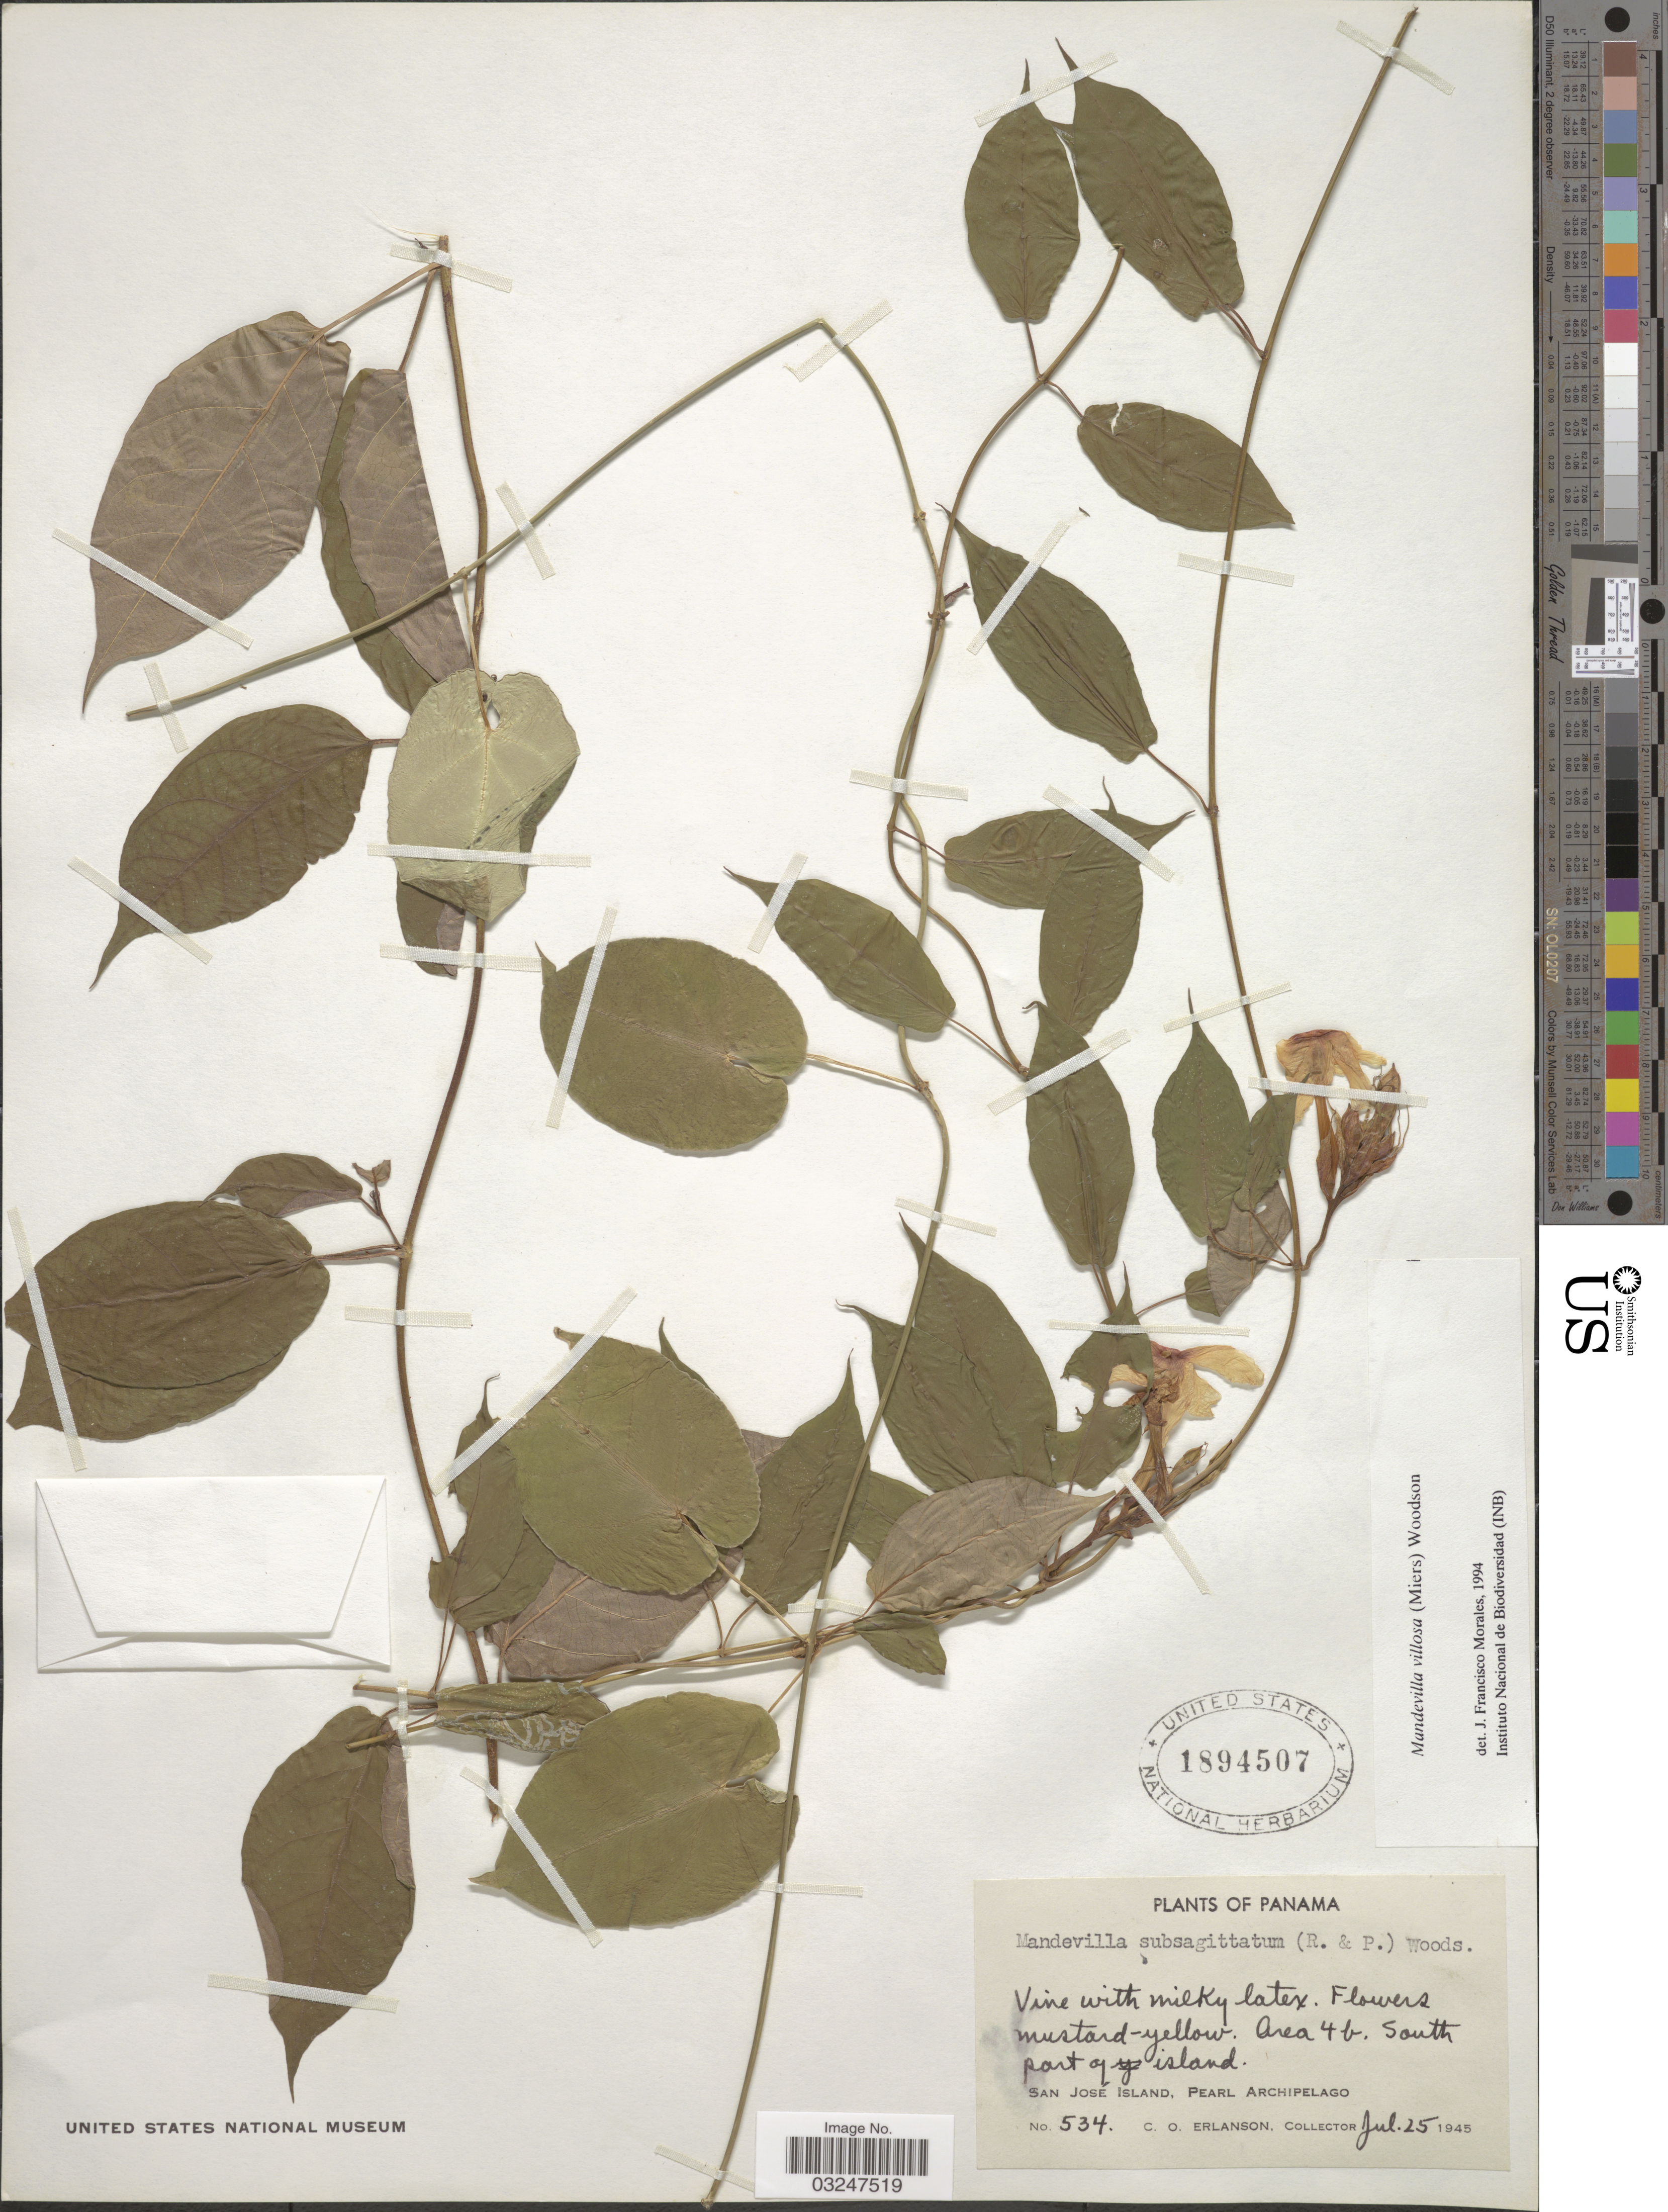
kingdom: Plantae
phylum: Tracheophyta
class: Magnoliopsida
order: Gentianales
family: Apocynaceae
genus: Mandevilla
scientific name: Mandevilla villosa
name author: (Miers) Woodson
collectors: C. O. Erlanson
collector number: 534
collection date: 1945-07-25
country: Panama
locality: Area 4b. South part of island. San José Island, Pearl Archipelago.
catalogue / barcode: US 1894507